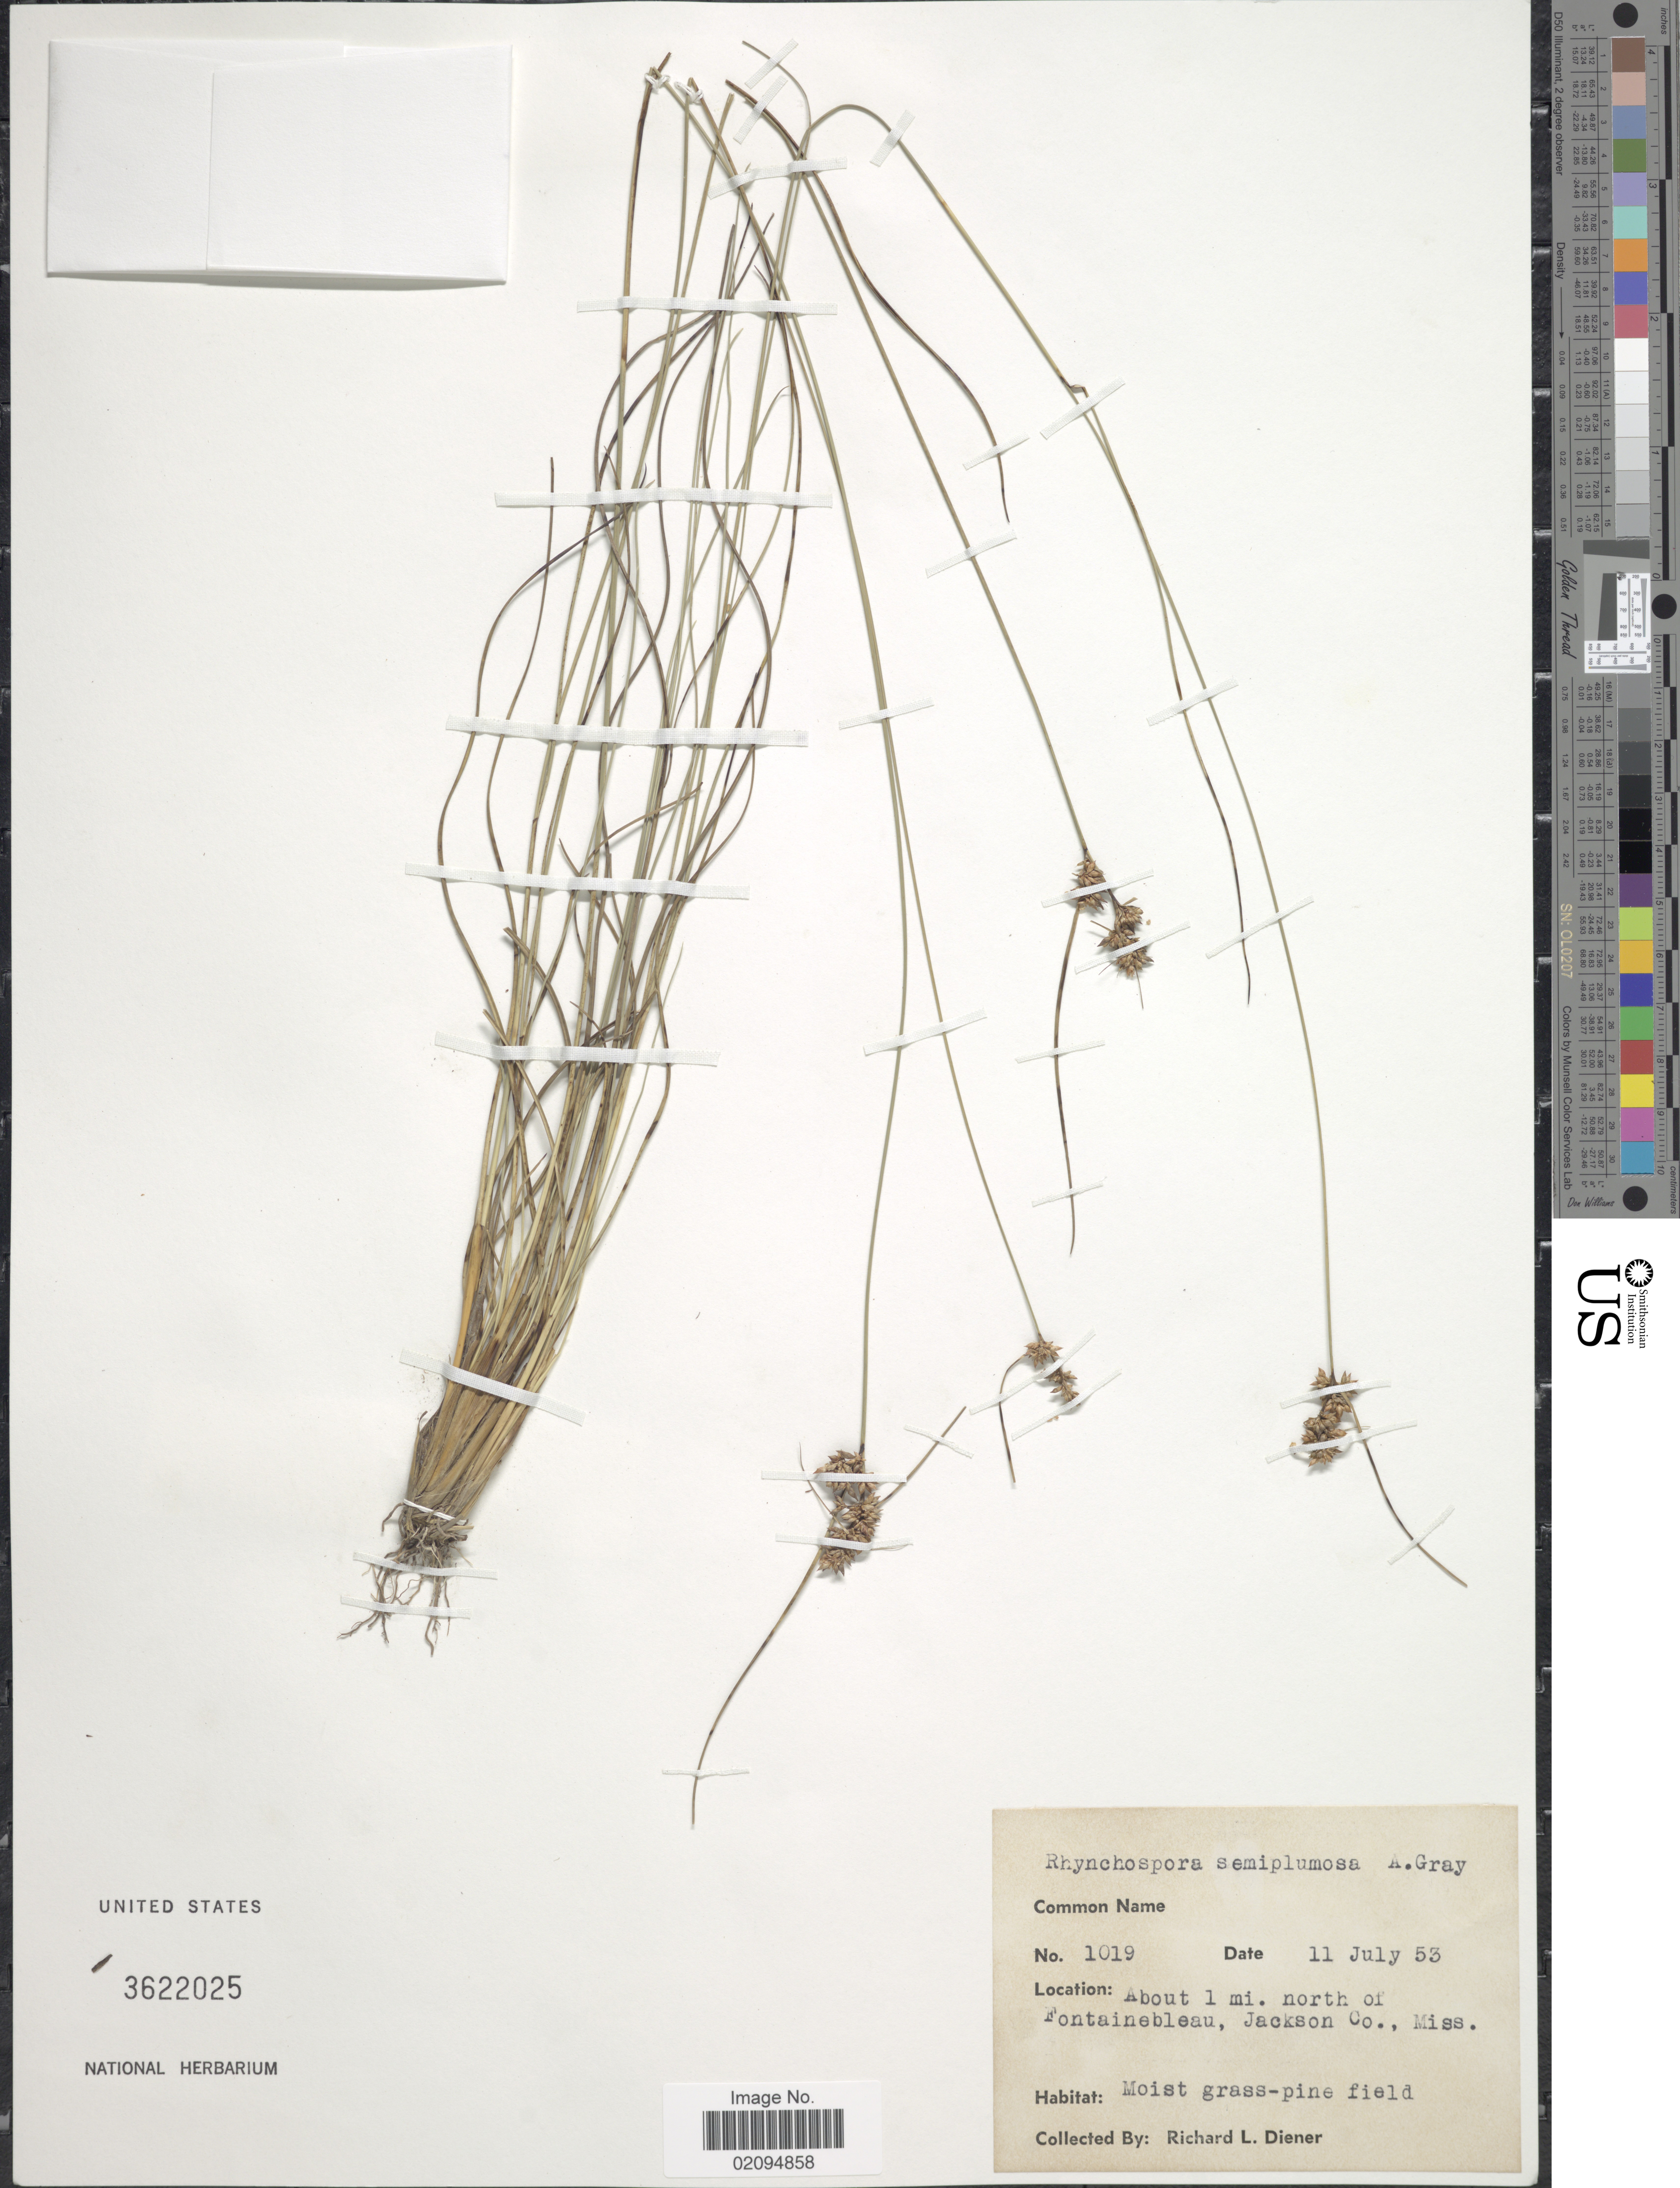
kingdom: Plantae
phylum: Tracheophyta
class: Liliopsida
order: Poales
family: Cyperaceae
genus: Rhynchospora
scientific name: Rhynchospora plumosa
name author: Elliott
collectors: R. Diener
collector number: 1019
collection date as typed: Transcribed d/m/y: 11/7/53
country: United States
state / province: Mississippi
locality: About 1 mi. north of Fontainebleau, Jackson Co.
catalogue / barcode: US 3622025